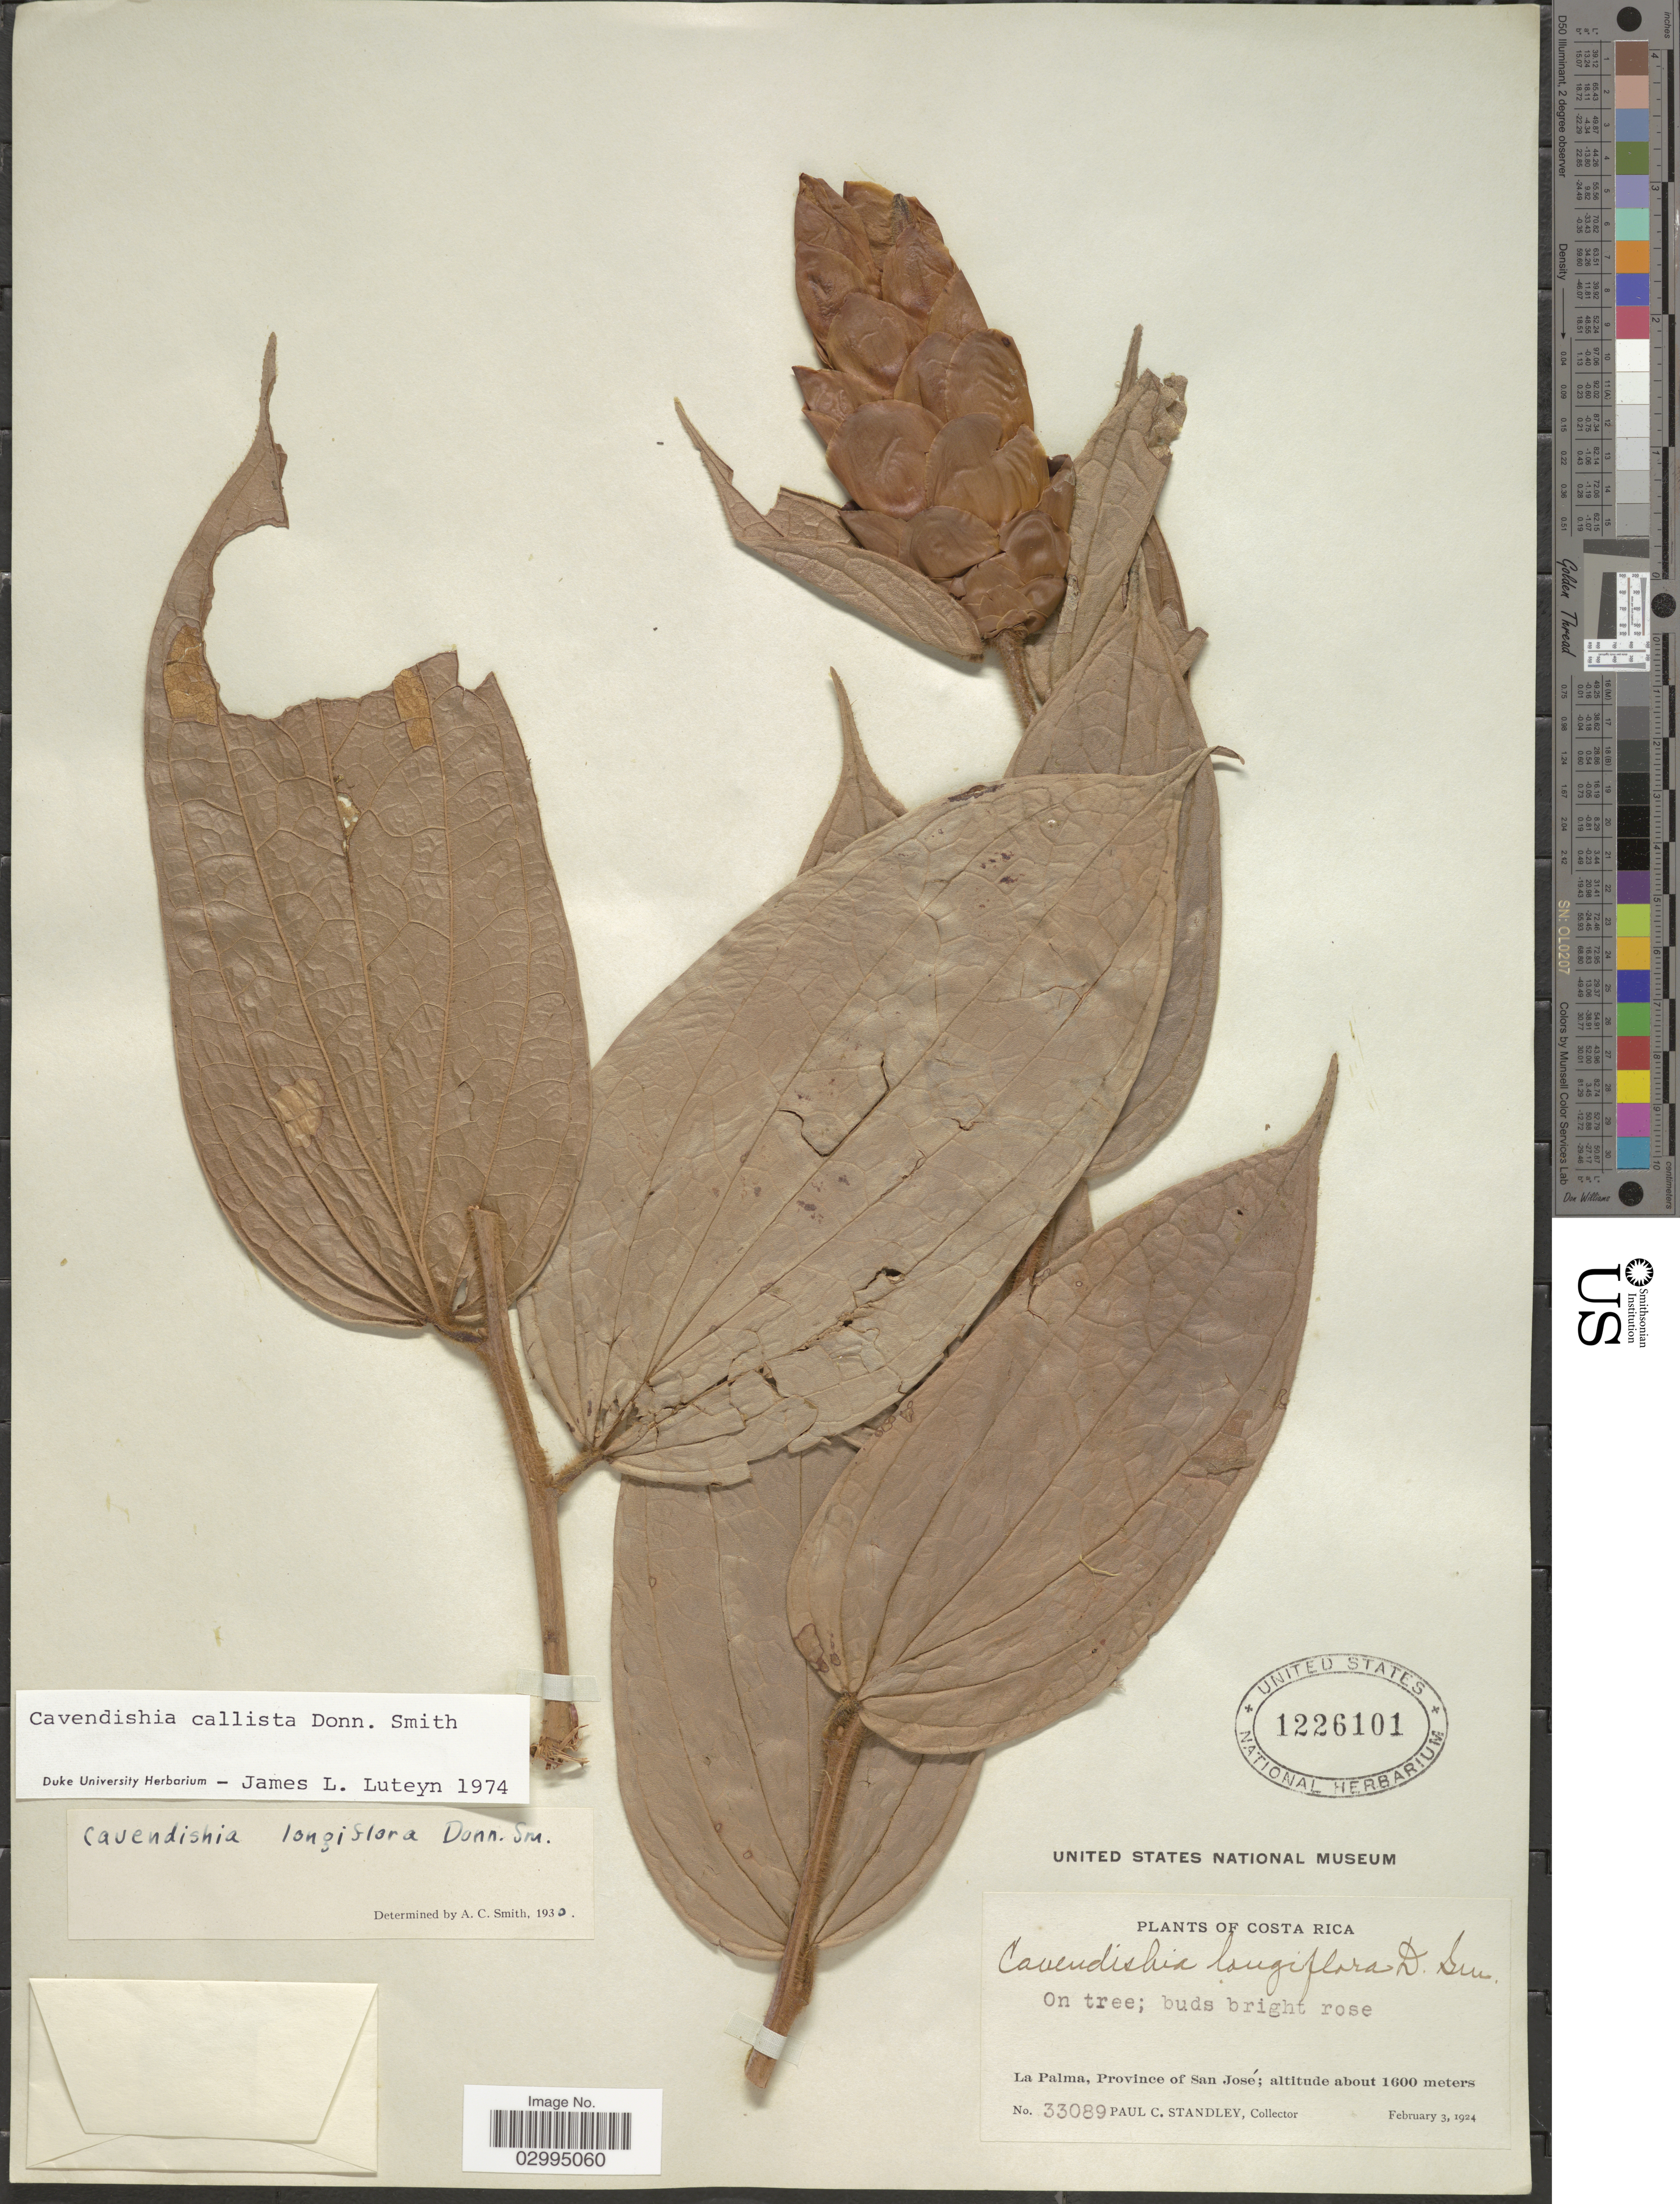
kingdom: Plantae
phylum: Tracheophyta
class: Magnoliopsida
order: Ericales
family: Ericaceae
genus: Cavendishia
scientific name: Cavendishia callista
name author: Donn. Sm.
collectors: P. C. Standley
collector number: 33089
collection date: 1924-02-03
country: Costa Rica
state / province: San José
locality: La Palma, Province of San José.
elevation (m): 1600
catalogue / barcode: US 1226101